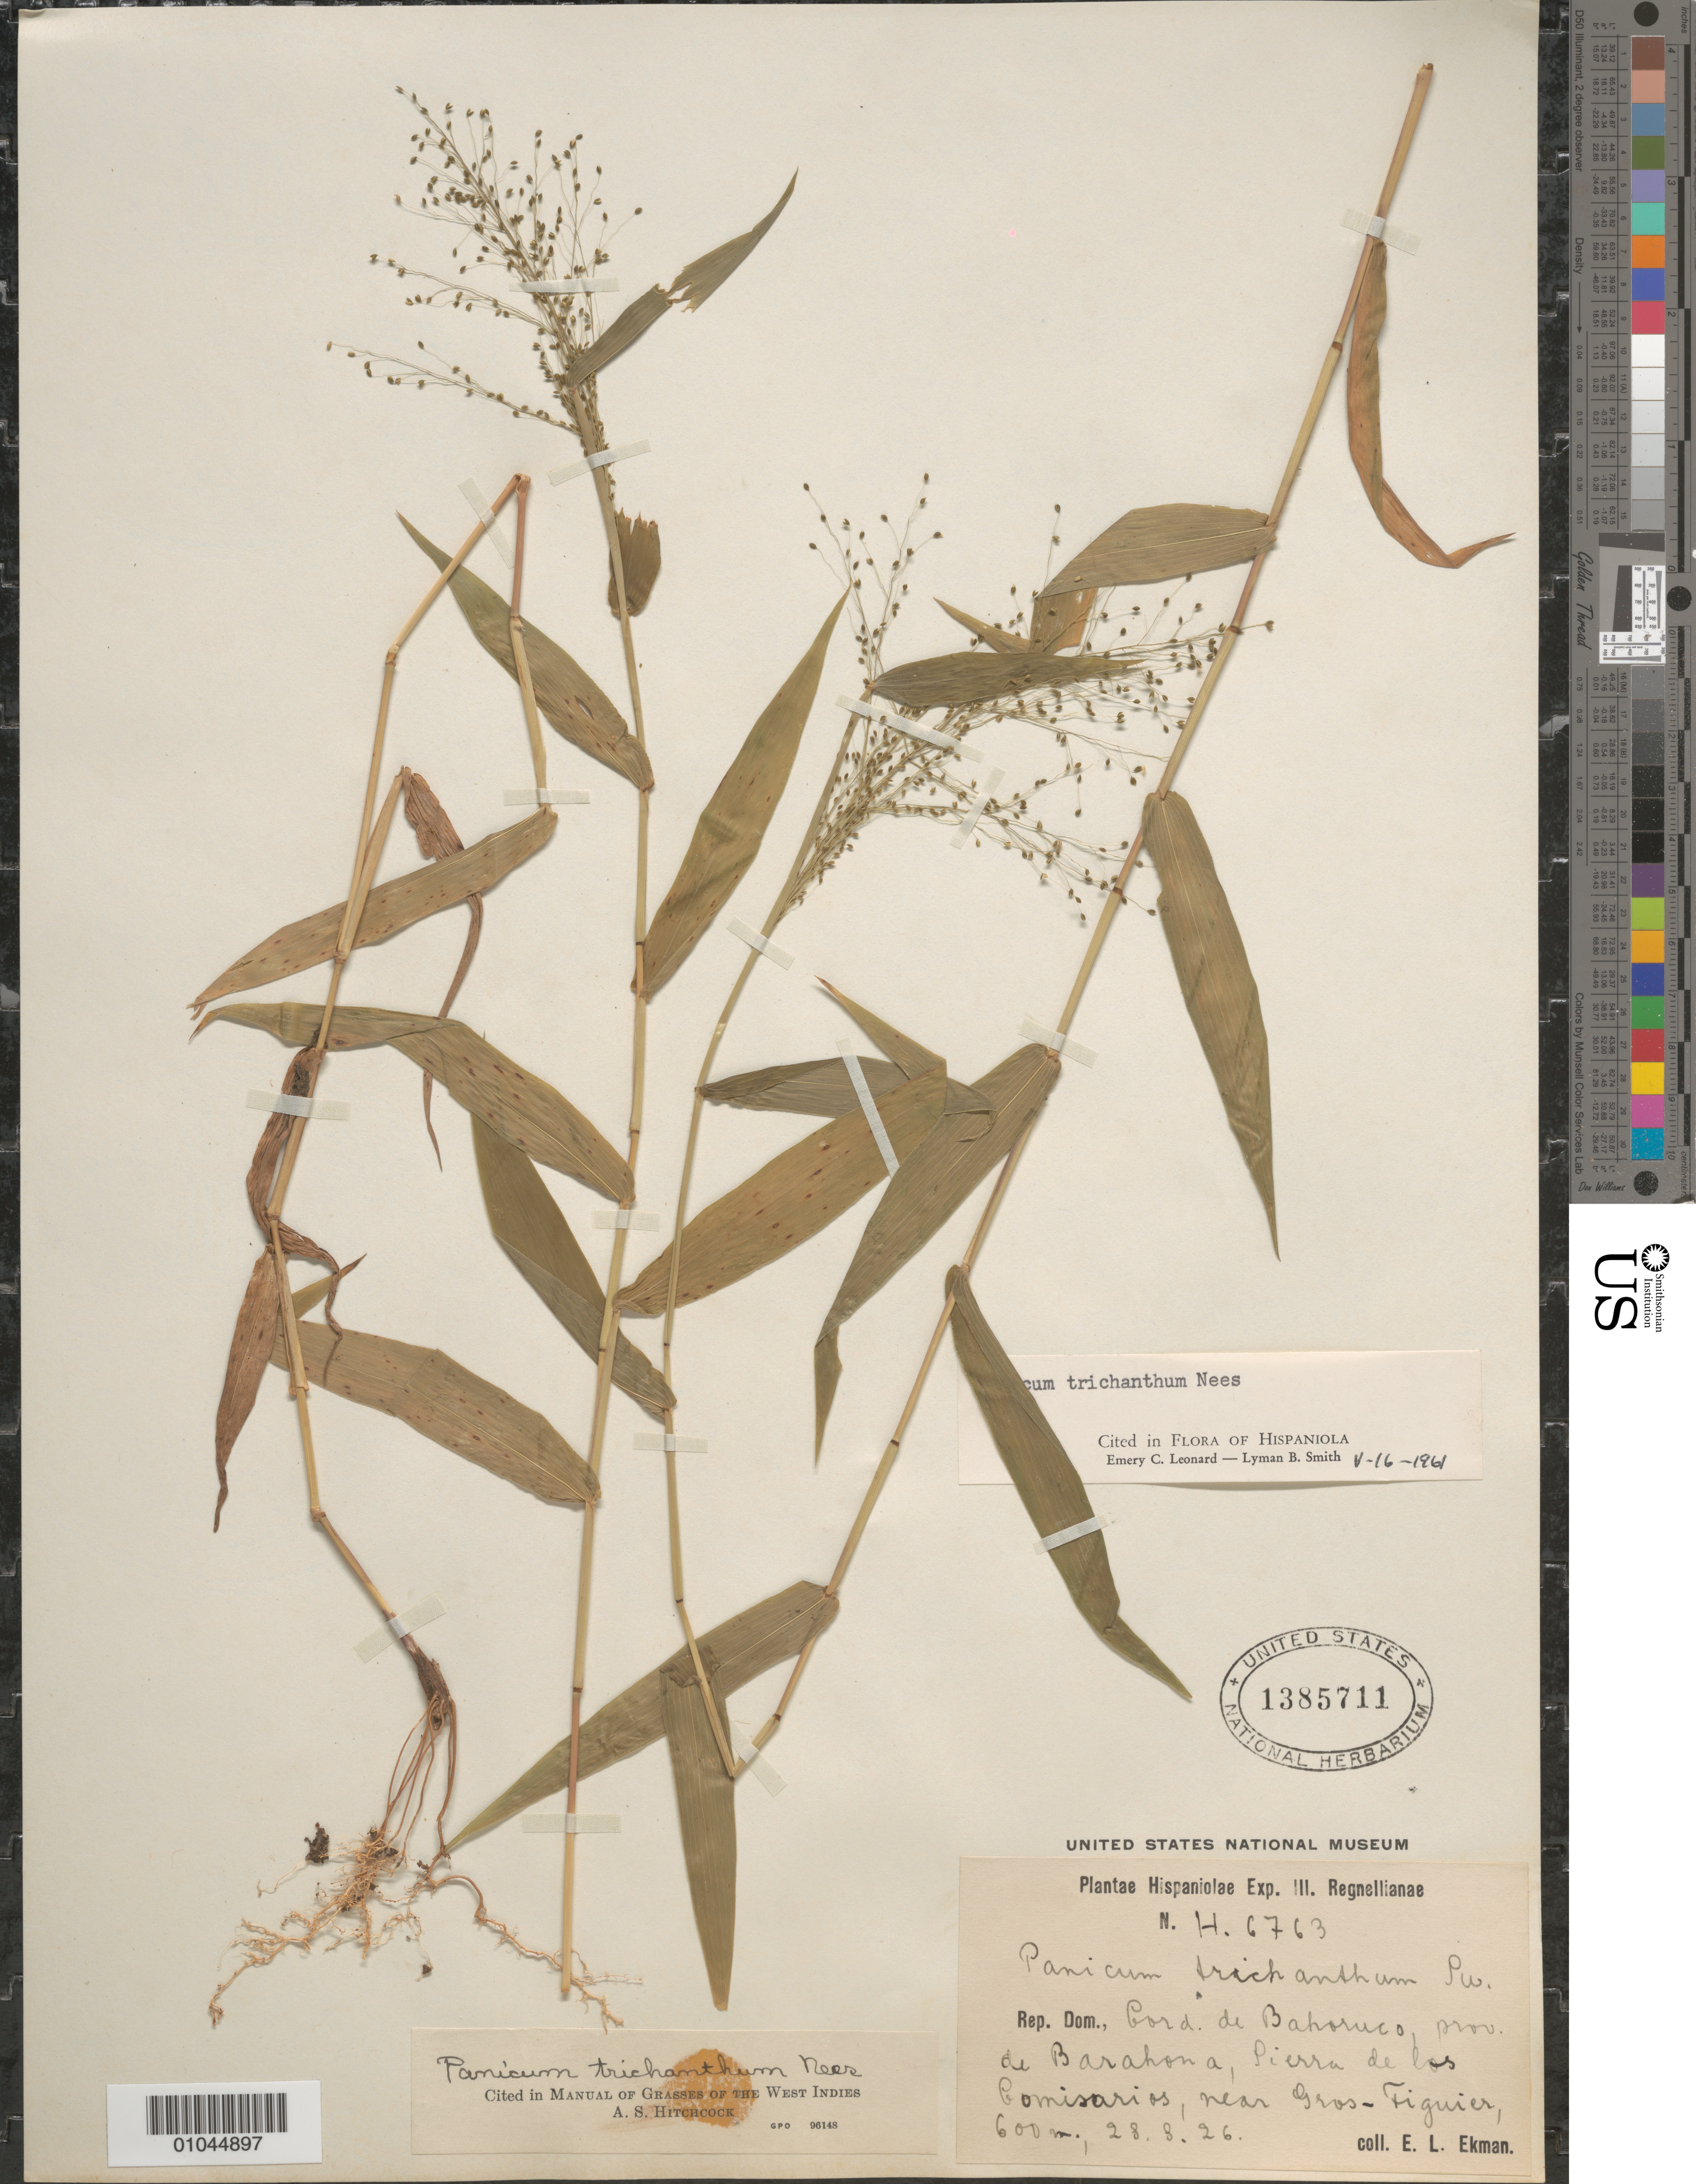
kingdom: Plantae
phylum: Tracheophyta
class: Liliopsida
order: Poales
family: Poaceae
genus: Panicum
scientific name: Panicum trichanthum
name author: Nees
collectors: E. L. Ekman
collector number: H 6763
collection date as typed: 28 Aug 1926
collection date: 1926-08-28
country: Dominican Republic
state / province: Barahona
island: Hispaniola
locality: Sierra de los Comisarios, near Gros-Figuier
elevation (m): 600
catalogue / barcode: US 1385711